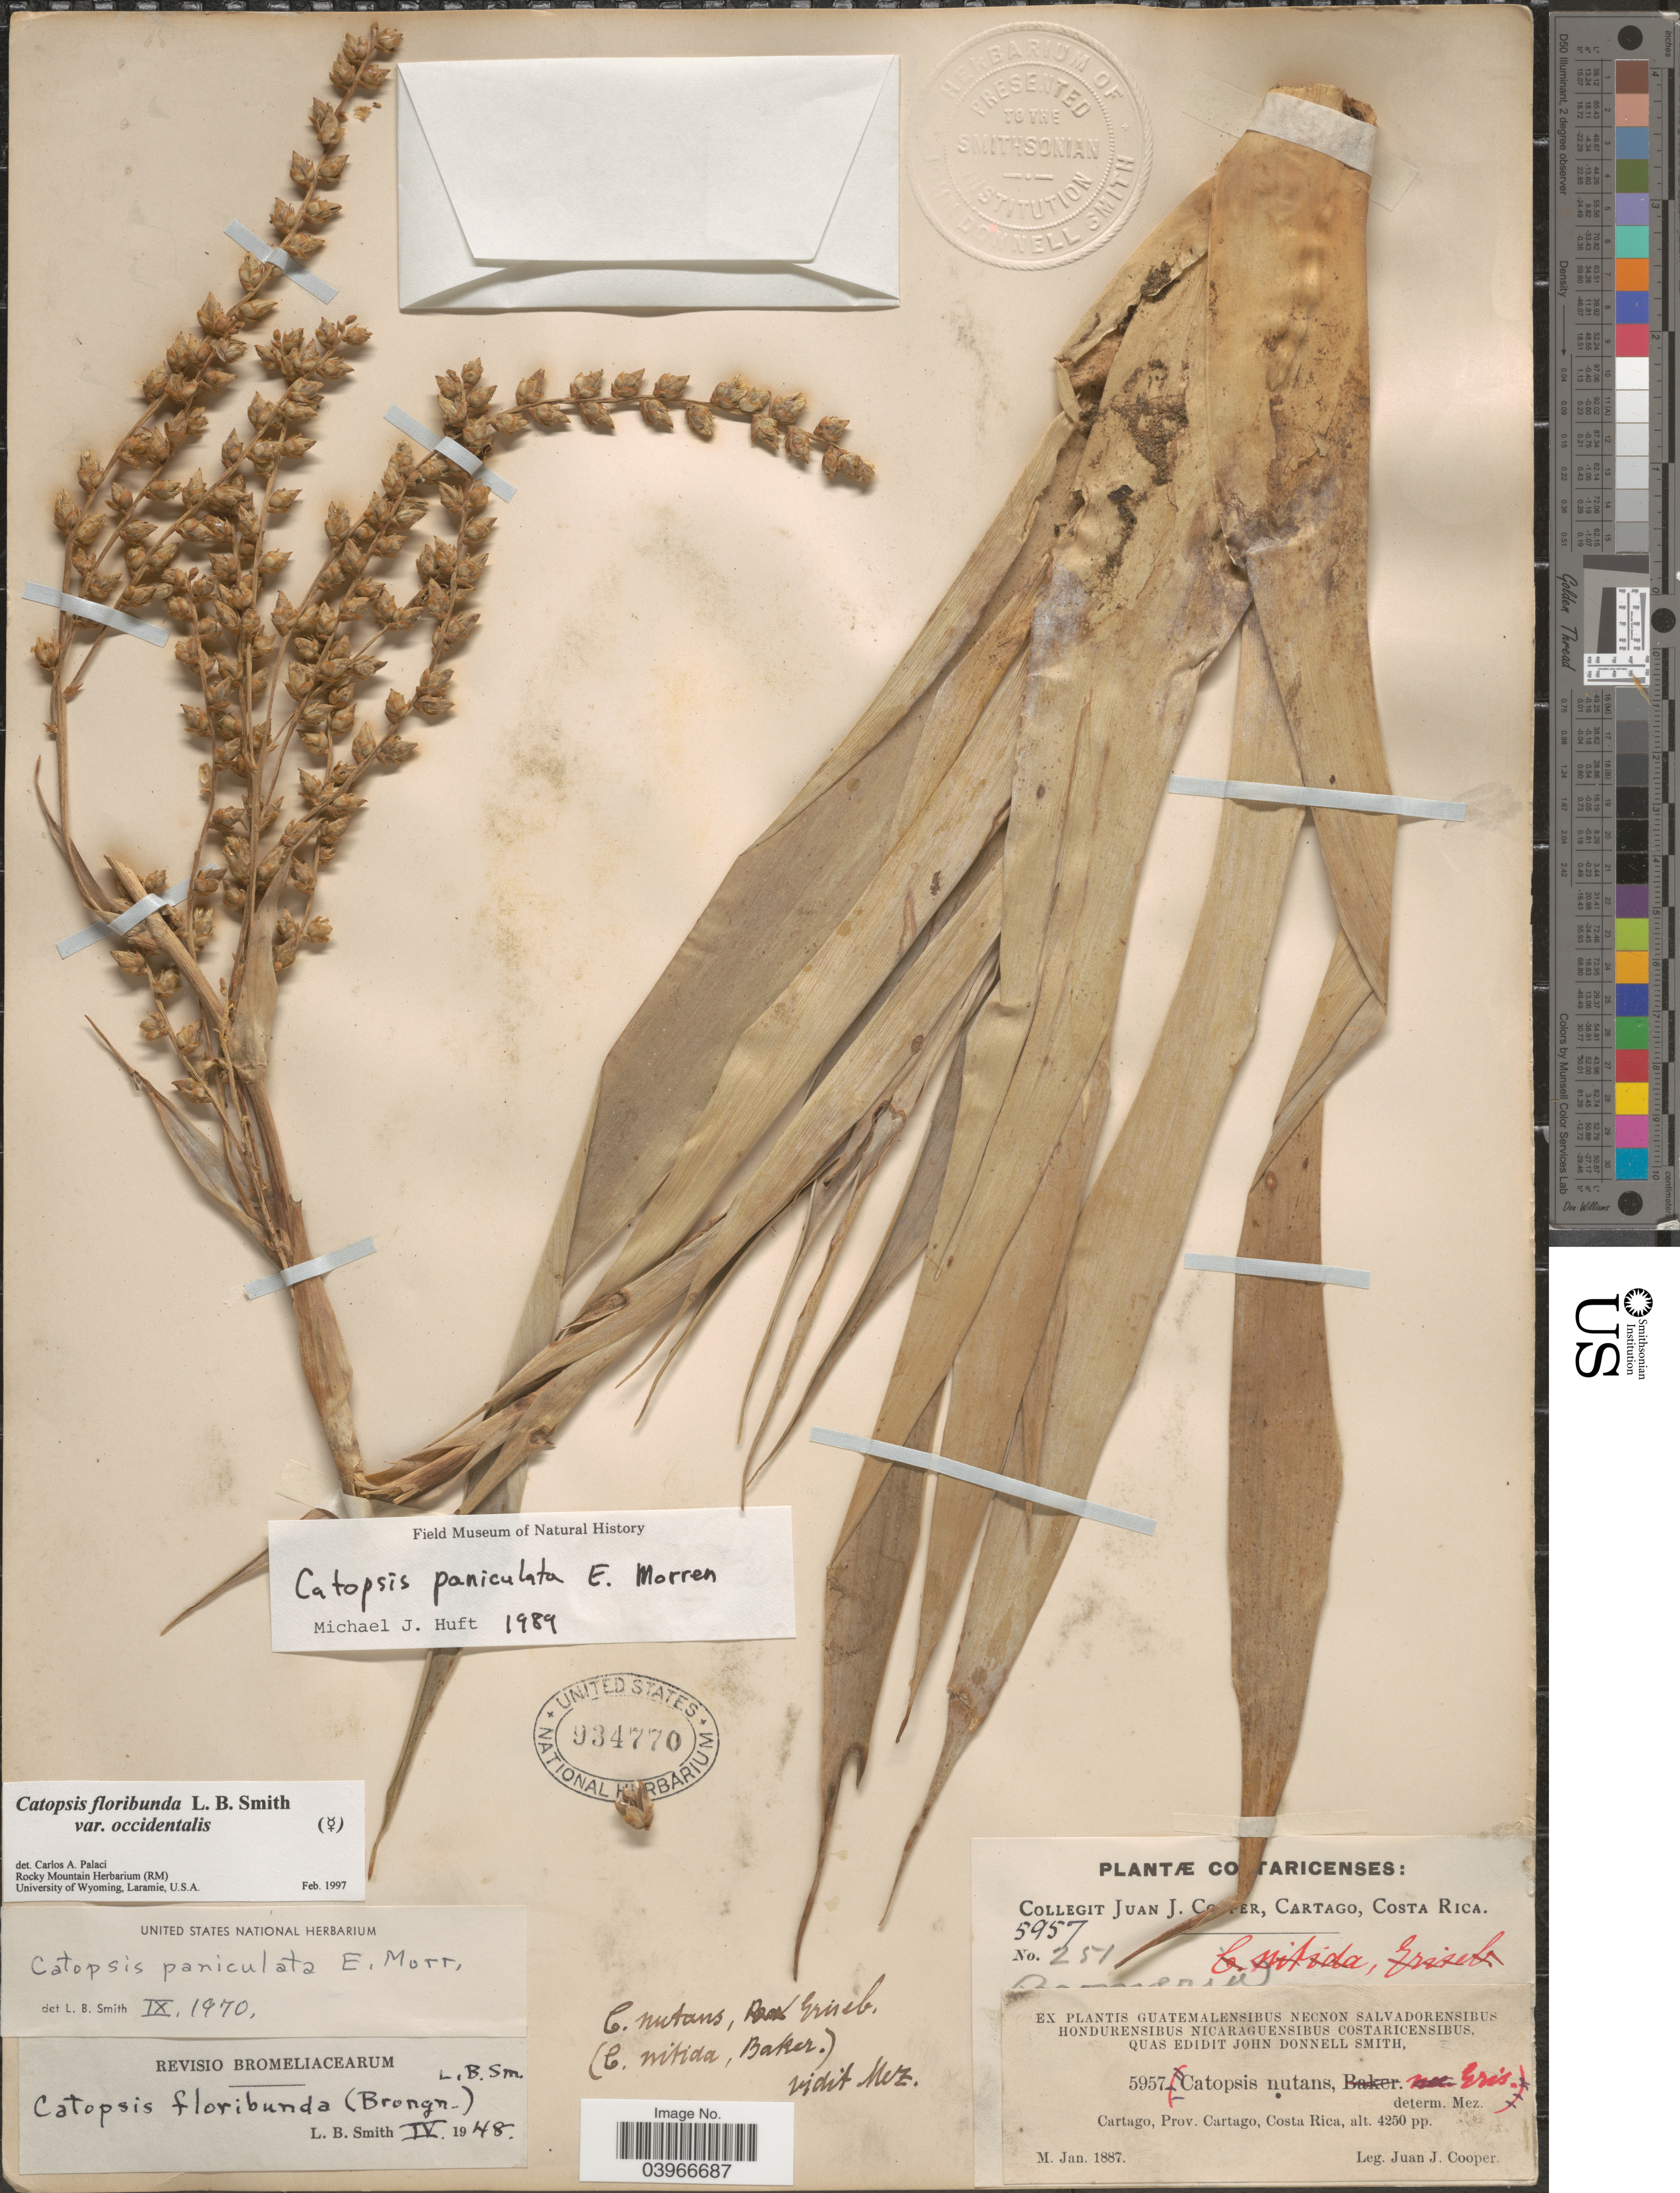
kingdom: Plantae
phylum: Tracheophyta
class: Liliopsida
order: Poales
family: Bromeliaceae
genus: Catopsis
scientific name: Catopsis floribunda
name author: L.B. Sm.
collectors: J. J. Cooper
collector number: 5957/251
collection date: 1887-01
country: Costa Rica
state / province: Cartago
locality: Cartago, Prov. Cartago.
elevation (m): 1295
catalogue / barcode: US 934770